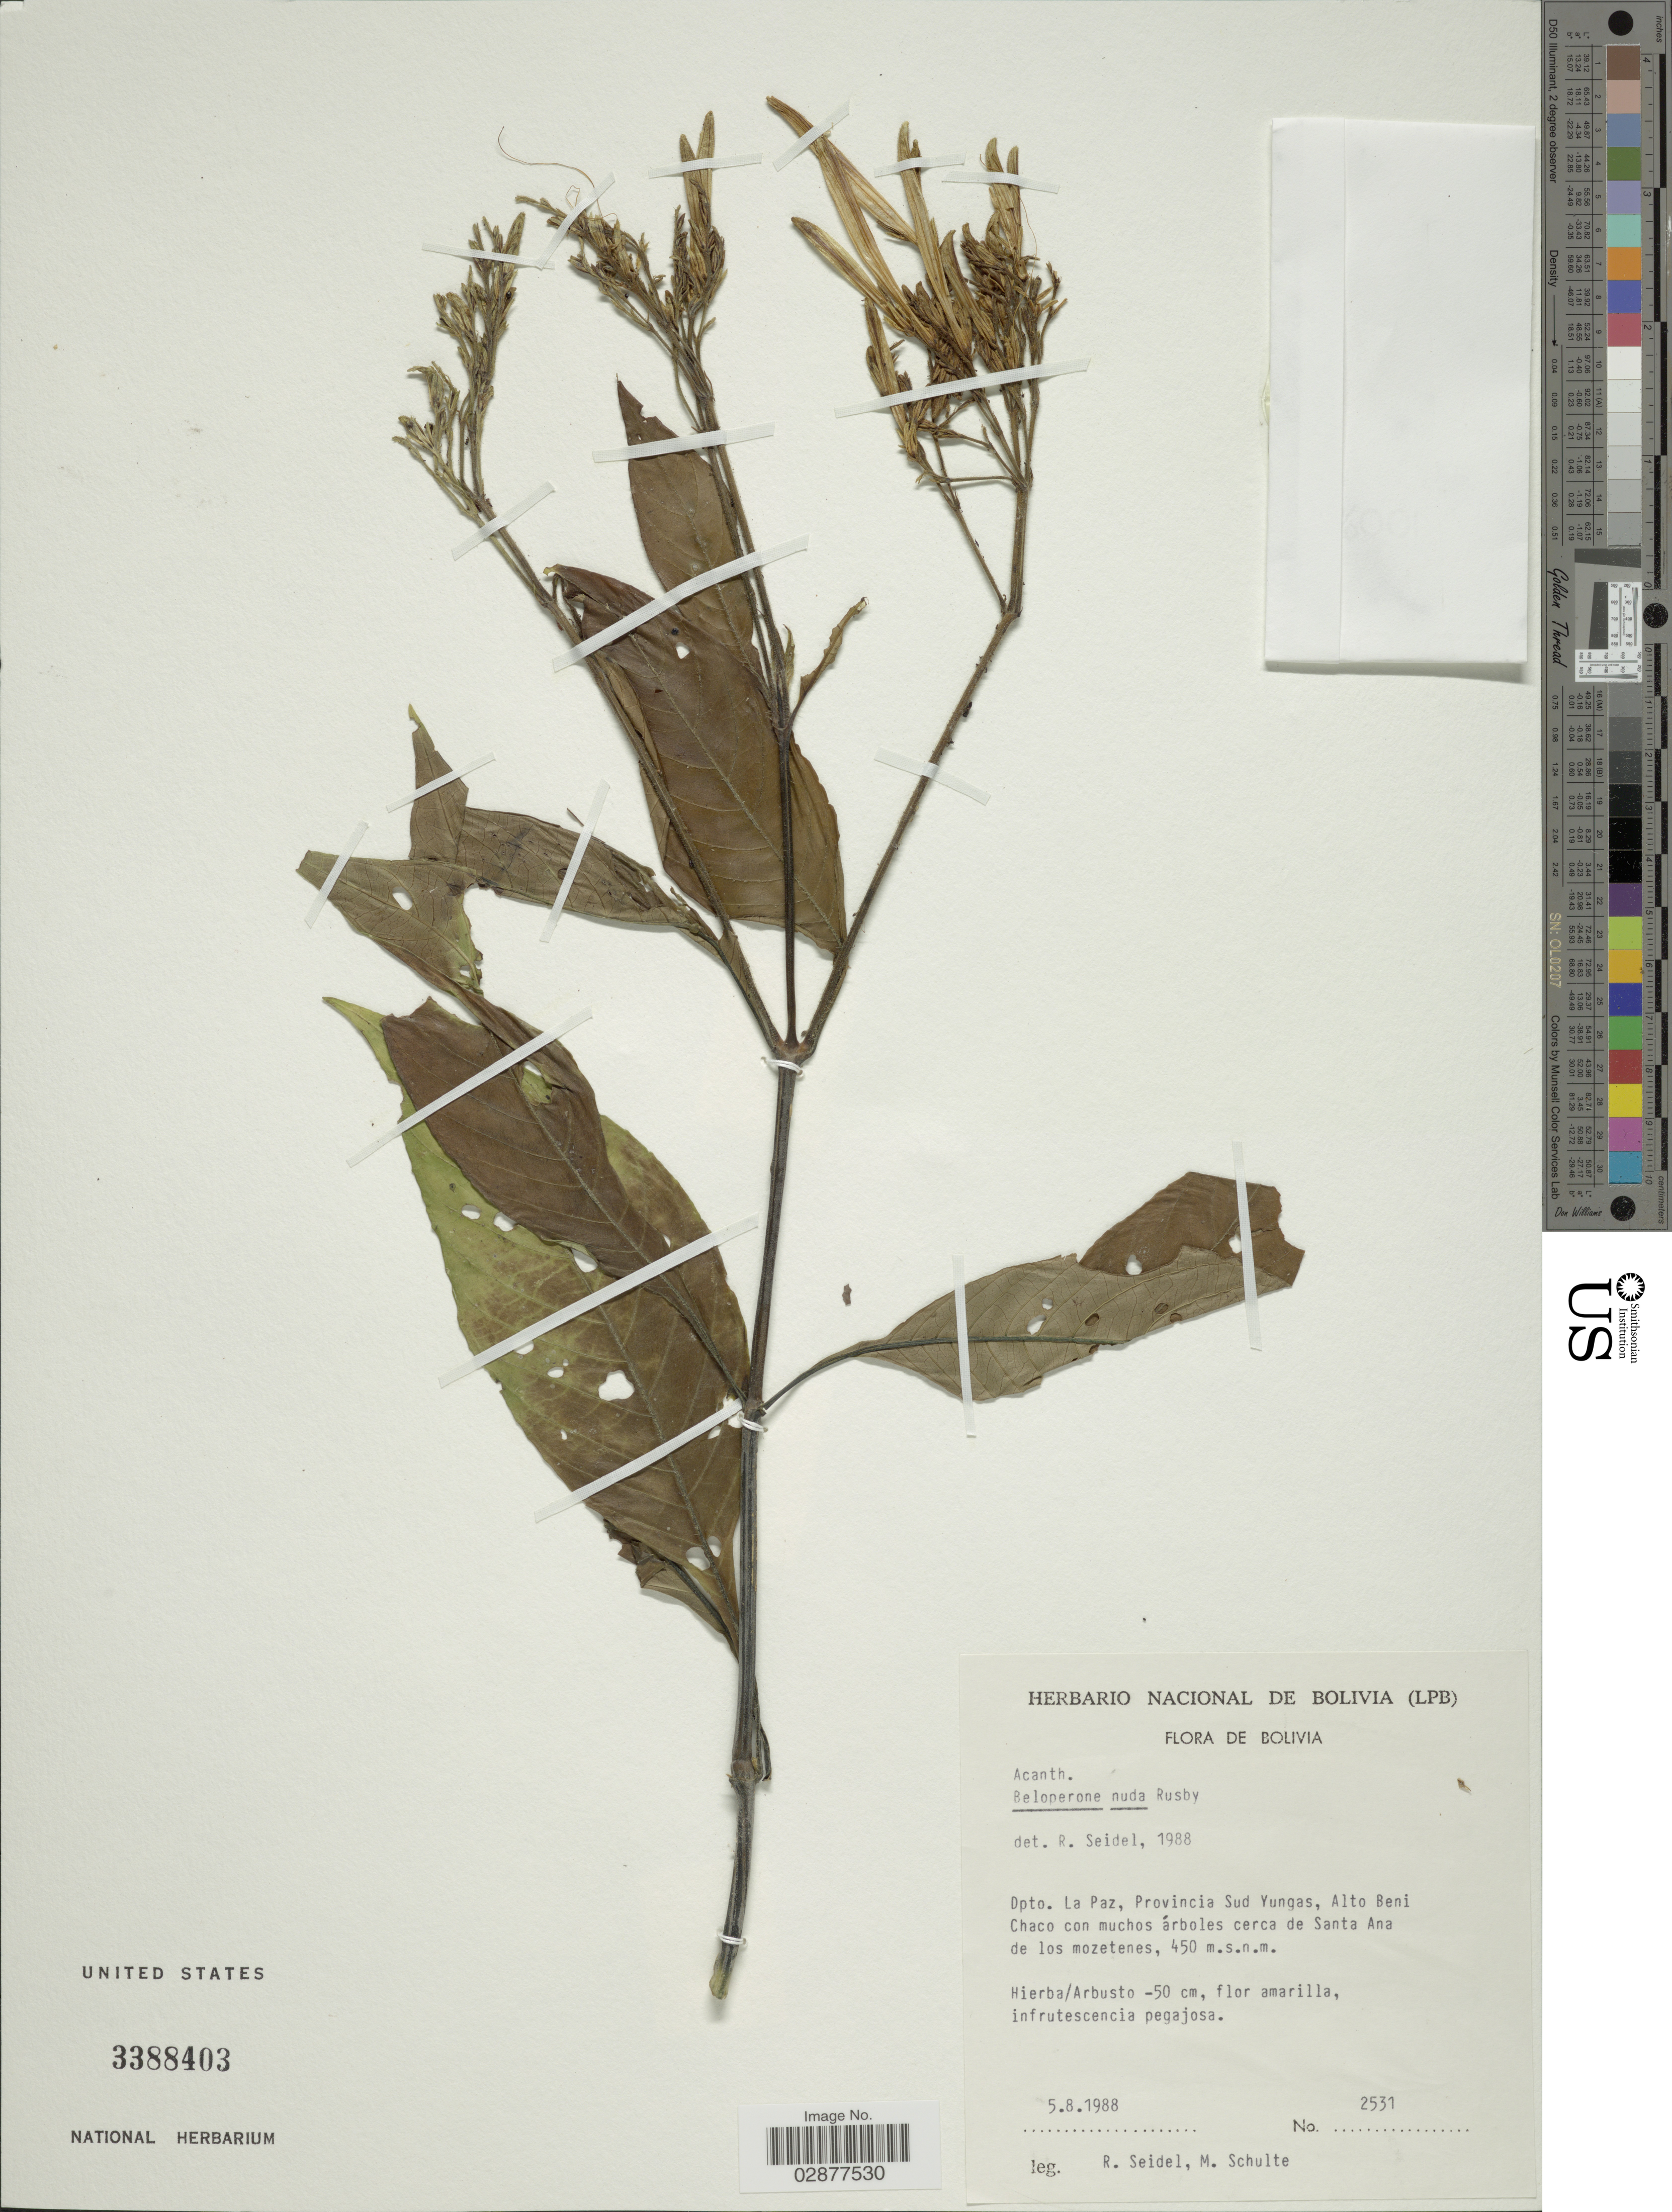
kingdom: Plantae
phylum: Tracheophyta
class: Magnoliopsida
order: Lamiales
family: Acanthaceae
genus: Justicia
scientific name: Justicia boliviensis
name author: (Bremek.) V.A.W. Graham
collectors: R. Seidel & M. Schulte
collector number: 2531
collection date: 1988-08-05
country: Bolivia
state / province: La Paz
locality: Dpto. La Paz, Provincia Sud Yungas, Alto Beni Chaco con muchos árboles cerca de Santa Ana de los mozetenes.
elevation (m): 450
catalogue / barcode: US 3388403